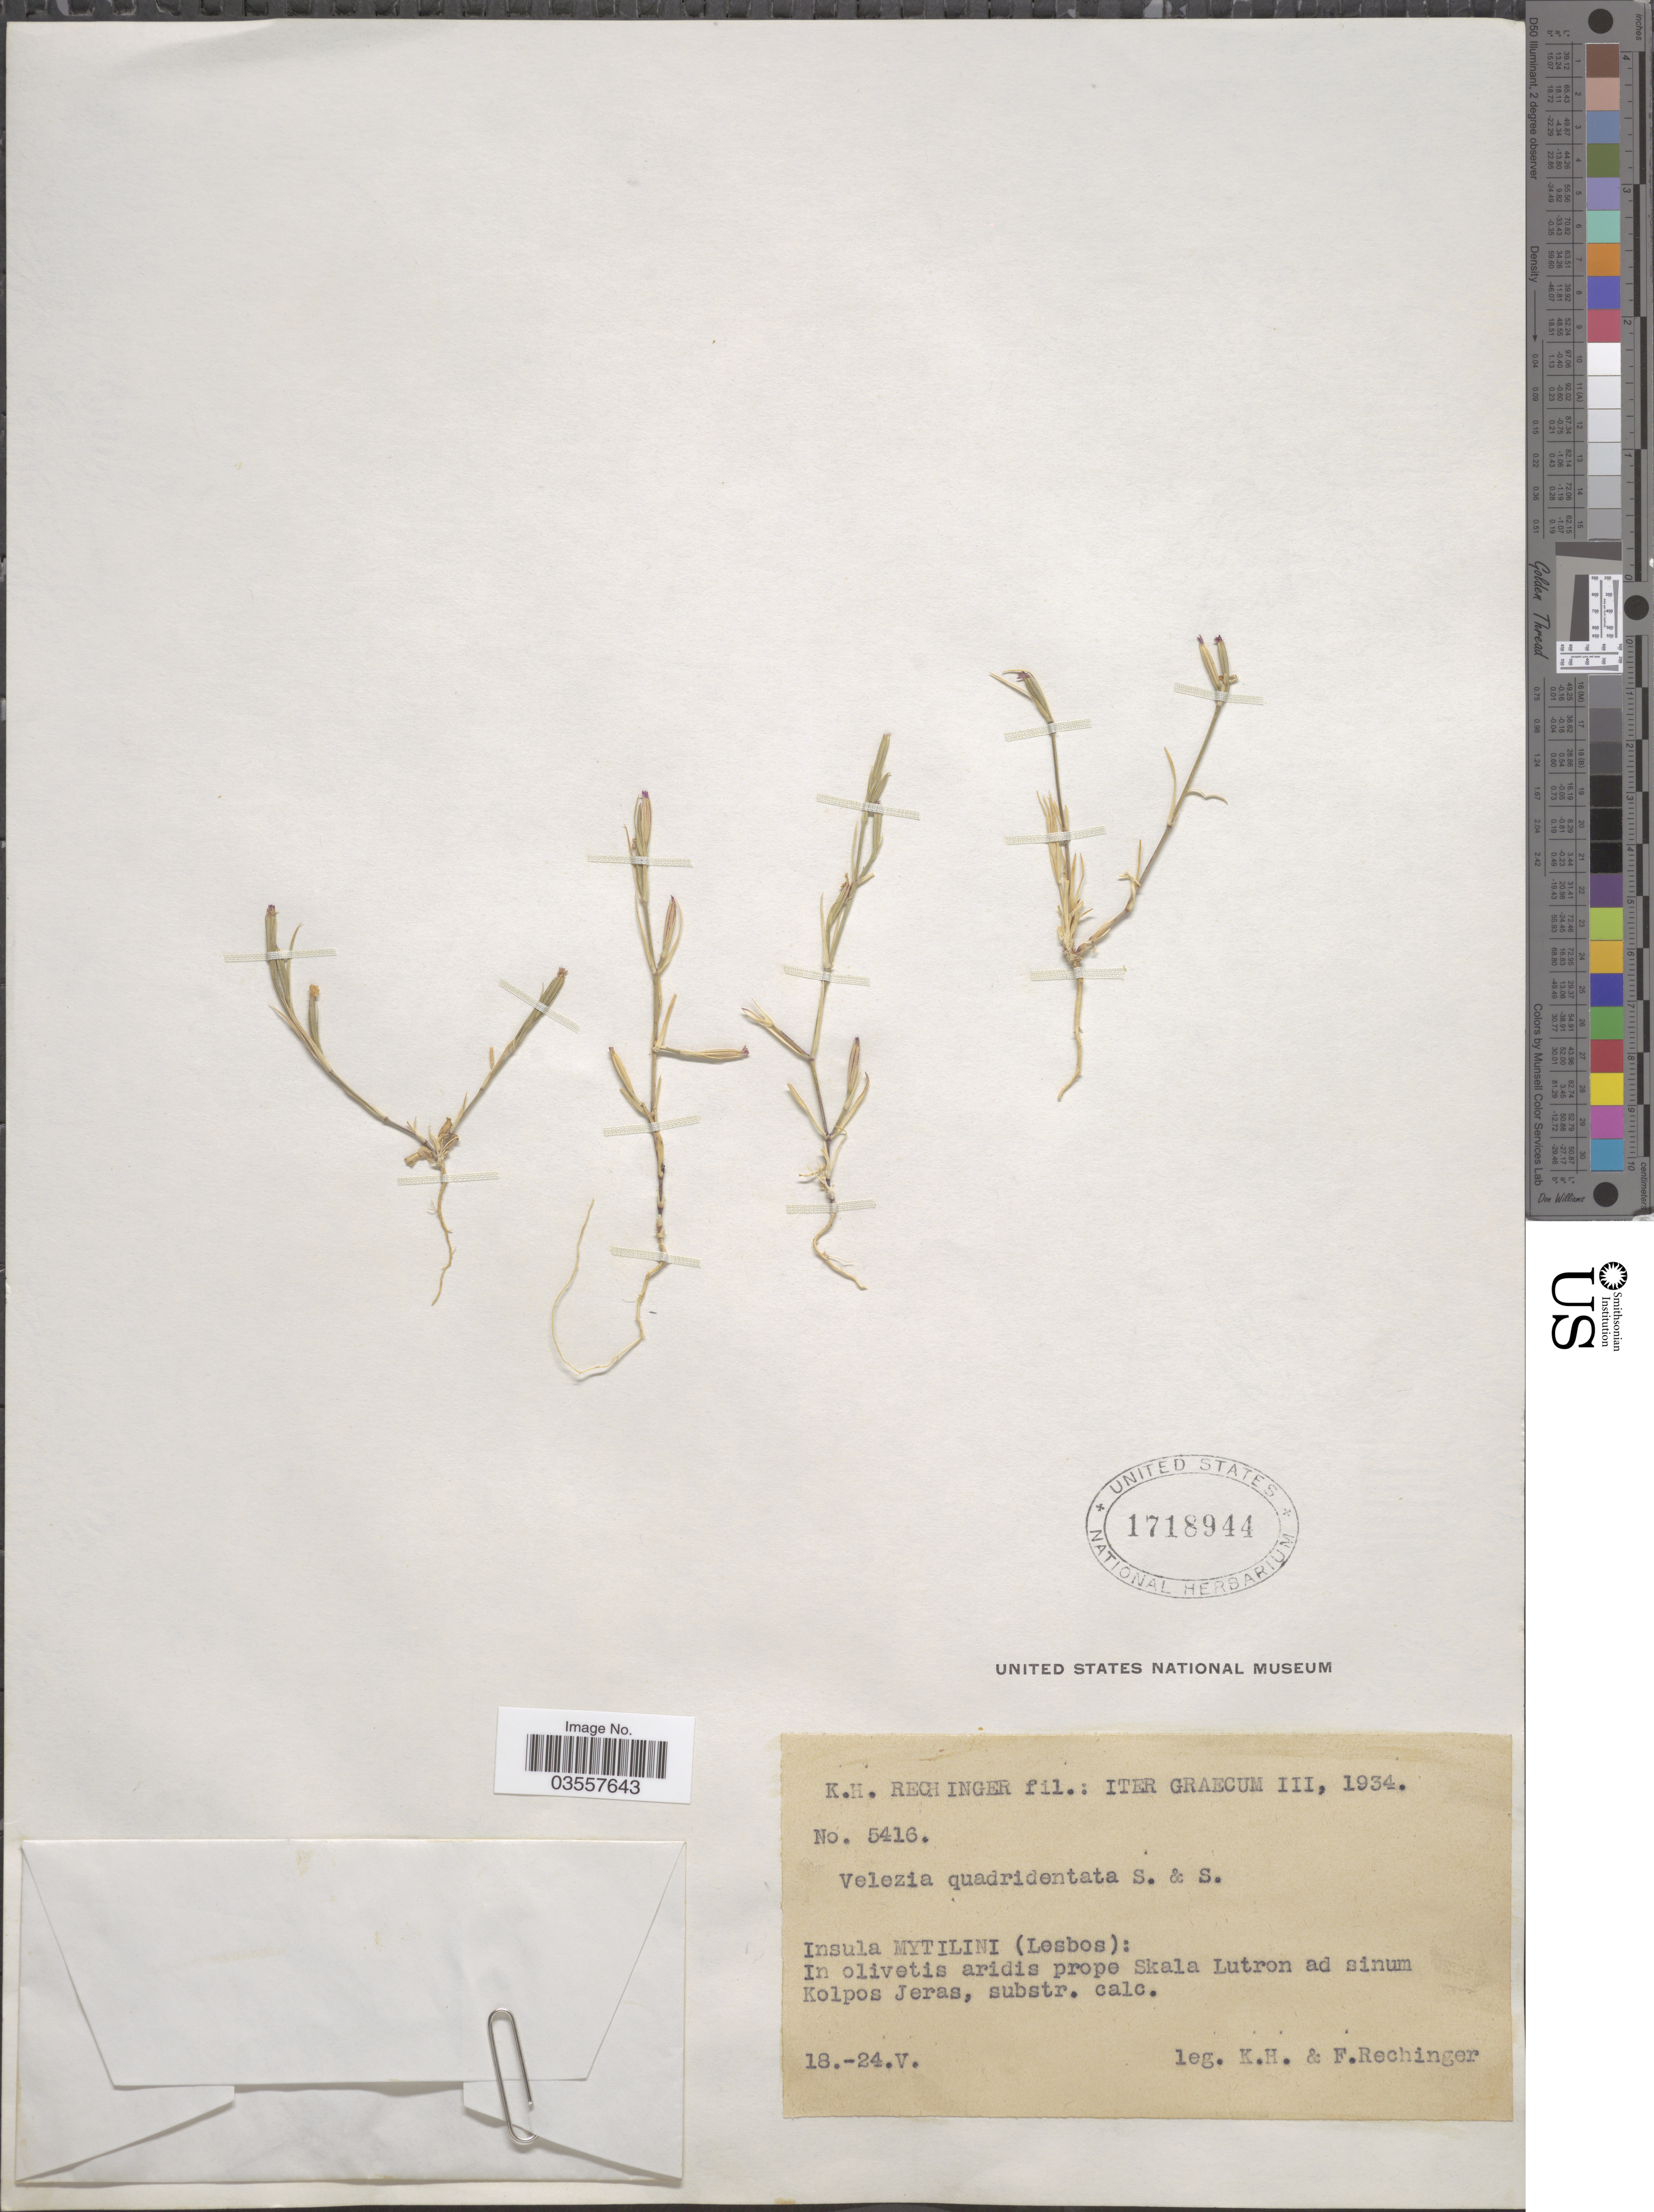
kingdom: Plantae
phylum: Tracheophyta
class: Magnoliopsida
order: Caryophyllales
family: Caryophyllaceae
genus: Dianthus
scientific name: Dianthus quadridentatus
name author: (Sm.) Fassou et al.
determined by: Strong, Mark T., (BOT), Smithsonian Institution - National Museum of Natural History (UNITED STATES)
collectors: K. H. Rechinger & F. Rechinger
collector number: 5416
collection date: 1934-05-18/1934-05-24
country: Greece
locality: Iter Græcum. Insula Mytilini (Lesbos): In olivetis aridis prope Skala Lutron ad sinum Kolpos Jeras, substr. calc.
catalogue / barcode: US 1718944